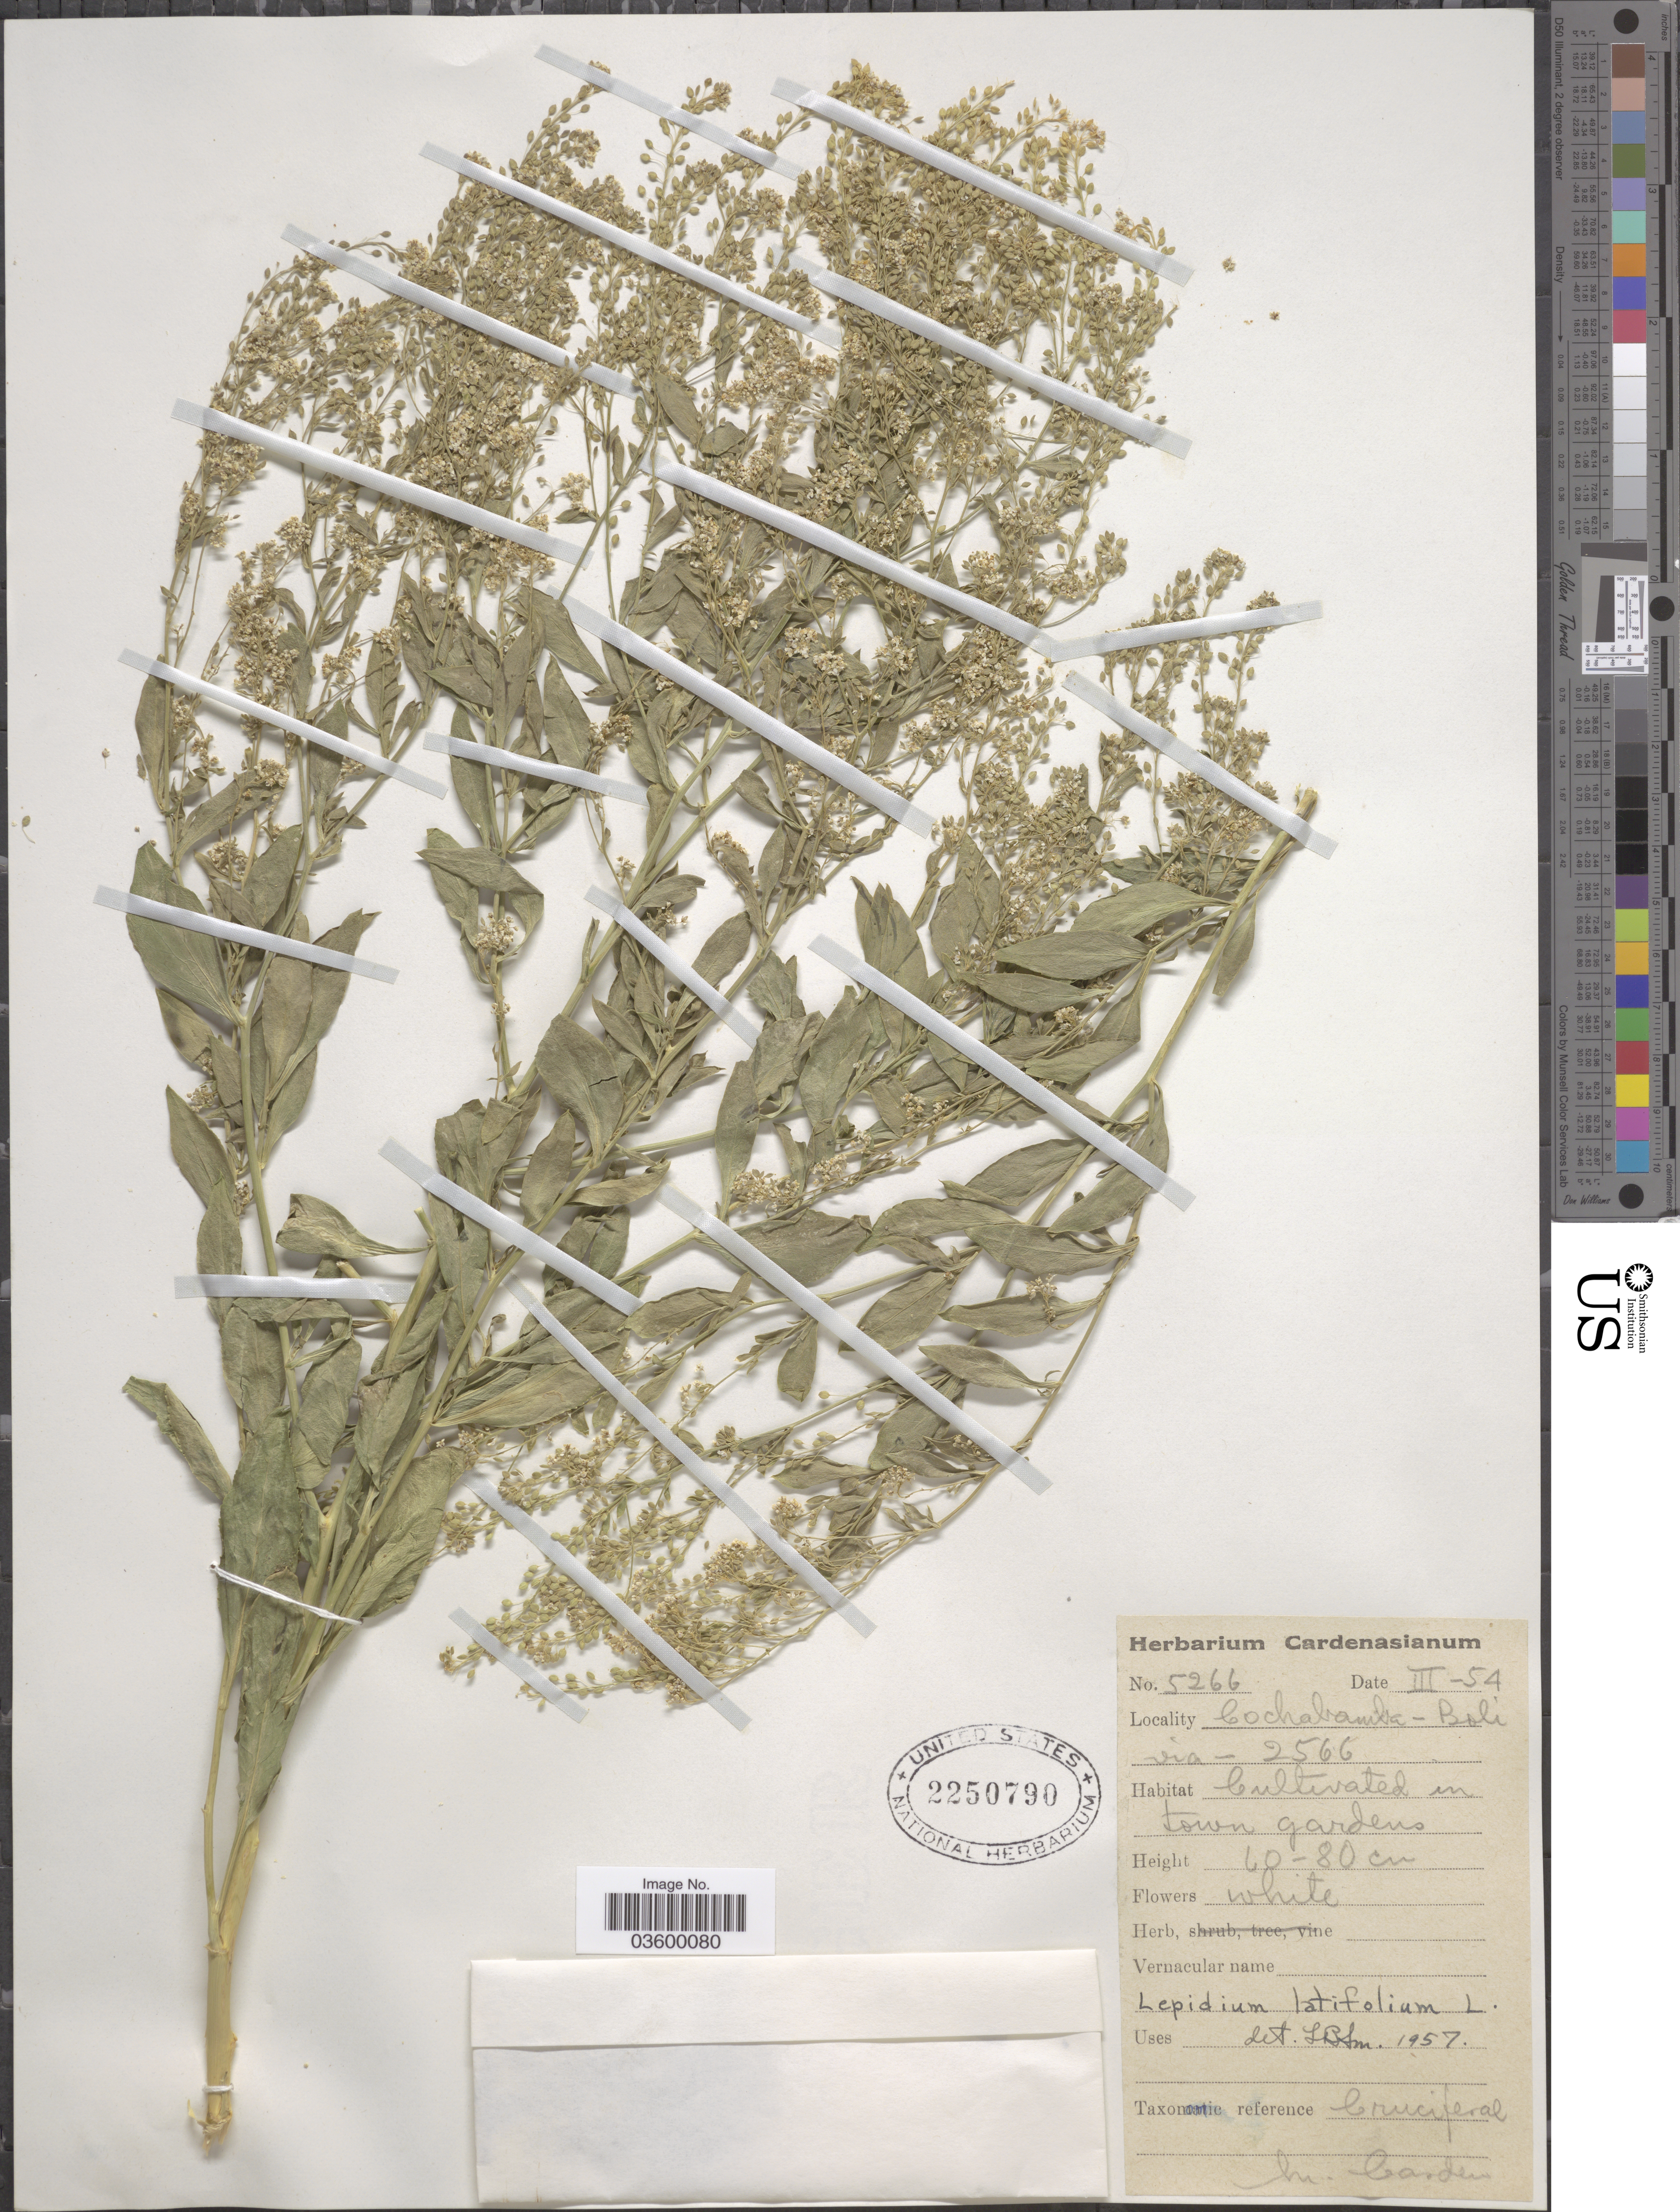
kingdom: Plantae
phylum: Tracheophyta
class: Magnoliopsida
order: Brassicales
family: Brassicaceae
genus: Lepidium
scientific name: Lepidium latifolium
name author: L.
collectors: M. Cárdenas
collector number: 5266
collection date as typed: Transcribed d/m/y: /3/54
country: Bolivia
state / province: Cochabamba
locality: Town gardens.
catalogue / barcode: US 2250790